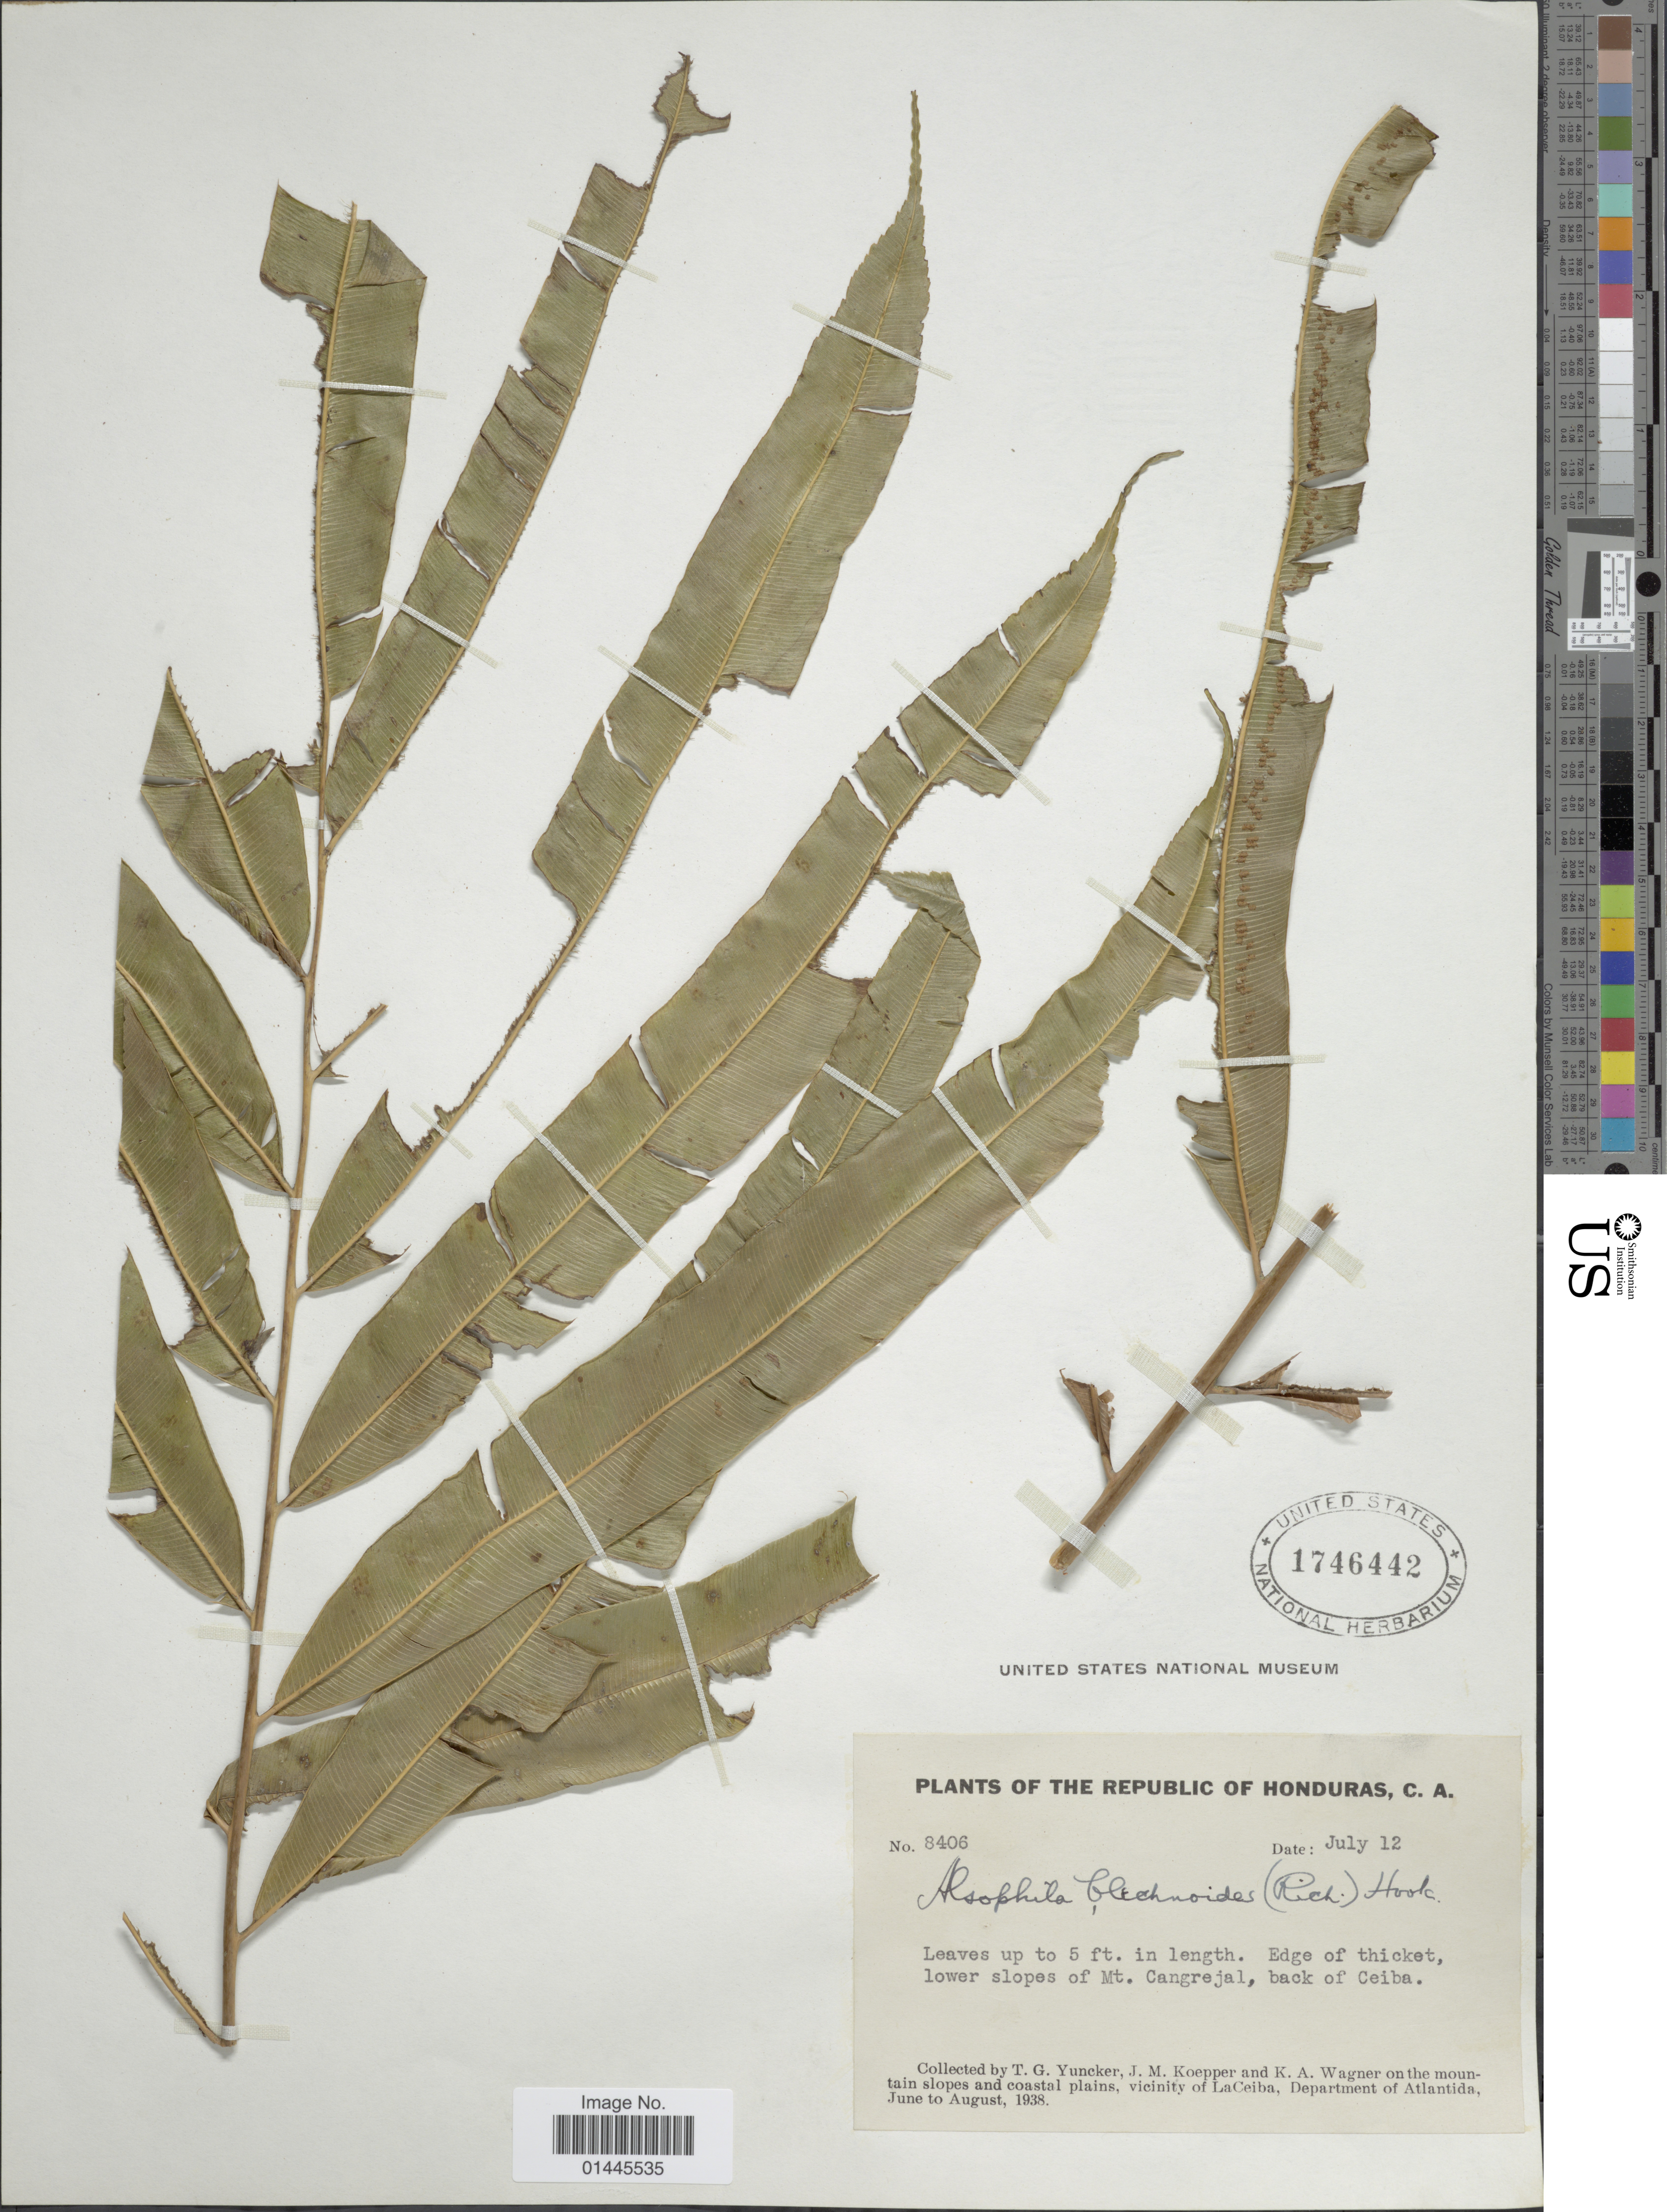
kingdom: Plantae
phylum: Tracheophyta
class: Polypodiopsida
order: Cyatheales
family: Metaxyaceae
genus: Metaxya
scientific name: Metaxya rostrata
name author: (Kunth) C. Presl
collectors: T. G. Yuncker, J. M. Koepper & K. A. Wagner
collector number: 8406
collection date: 1938-07-12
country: Honduras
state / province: Atlántida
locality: On the mountain slopes and coastal plains, vicinity of LaCeiba, edge of thicket, lower slopes of Mt. Cangrejal, back of Ceiba.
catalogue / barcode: US 1746442